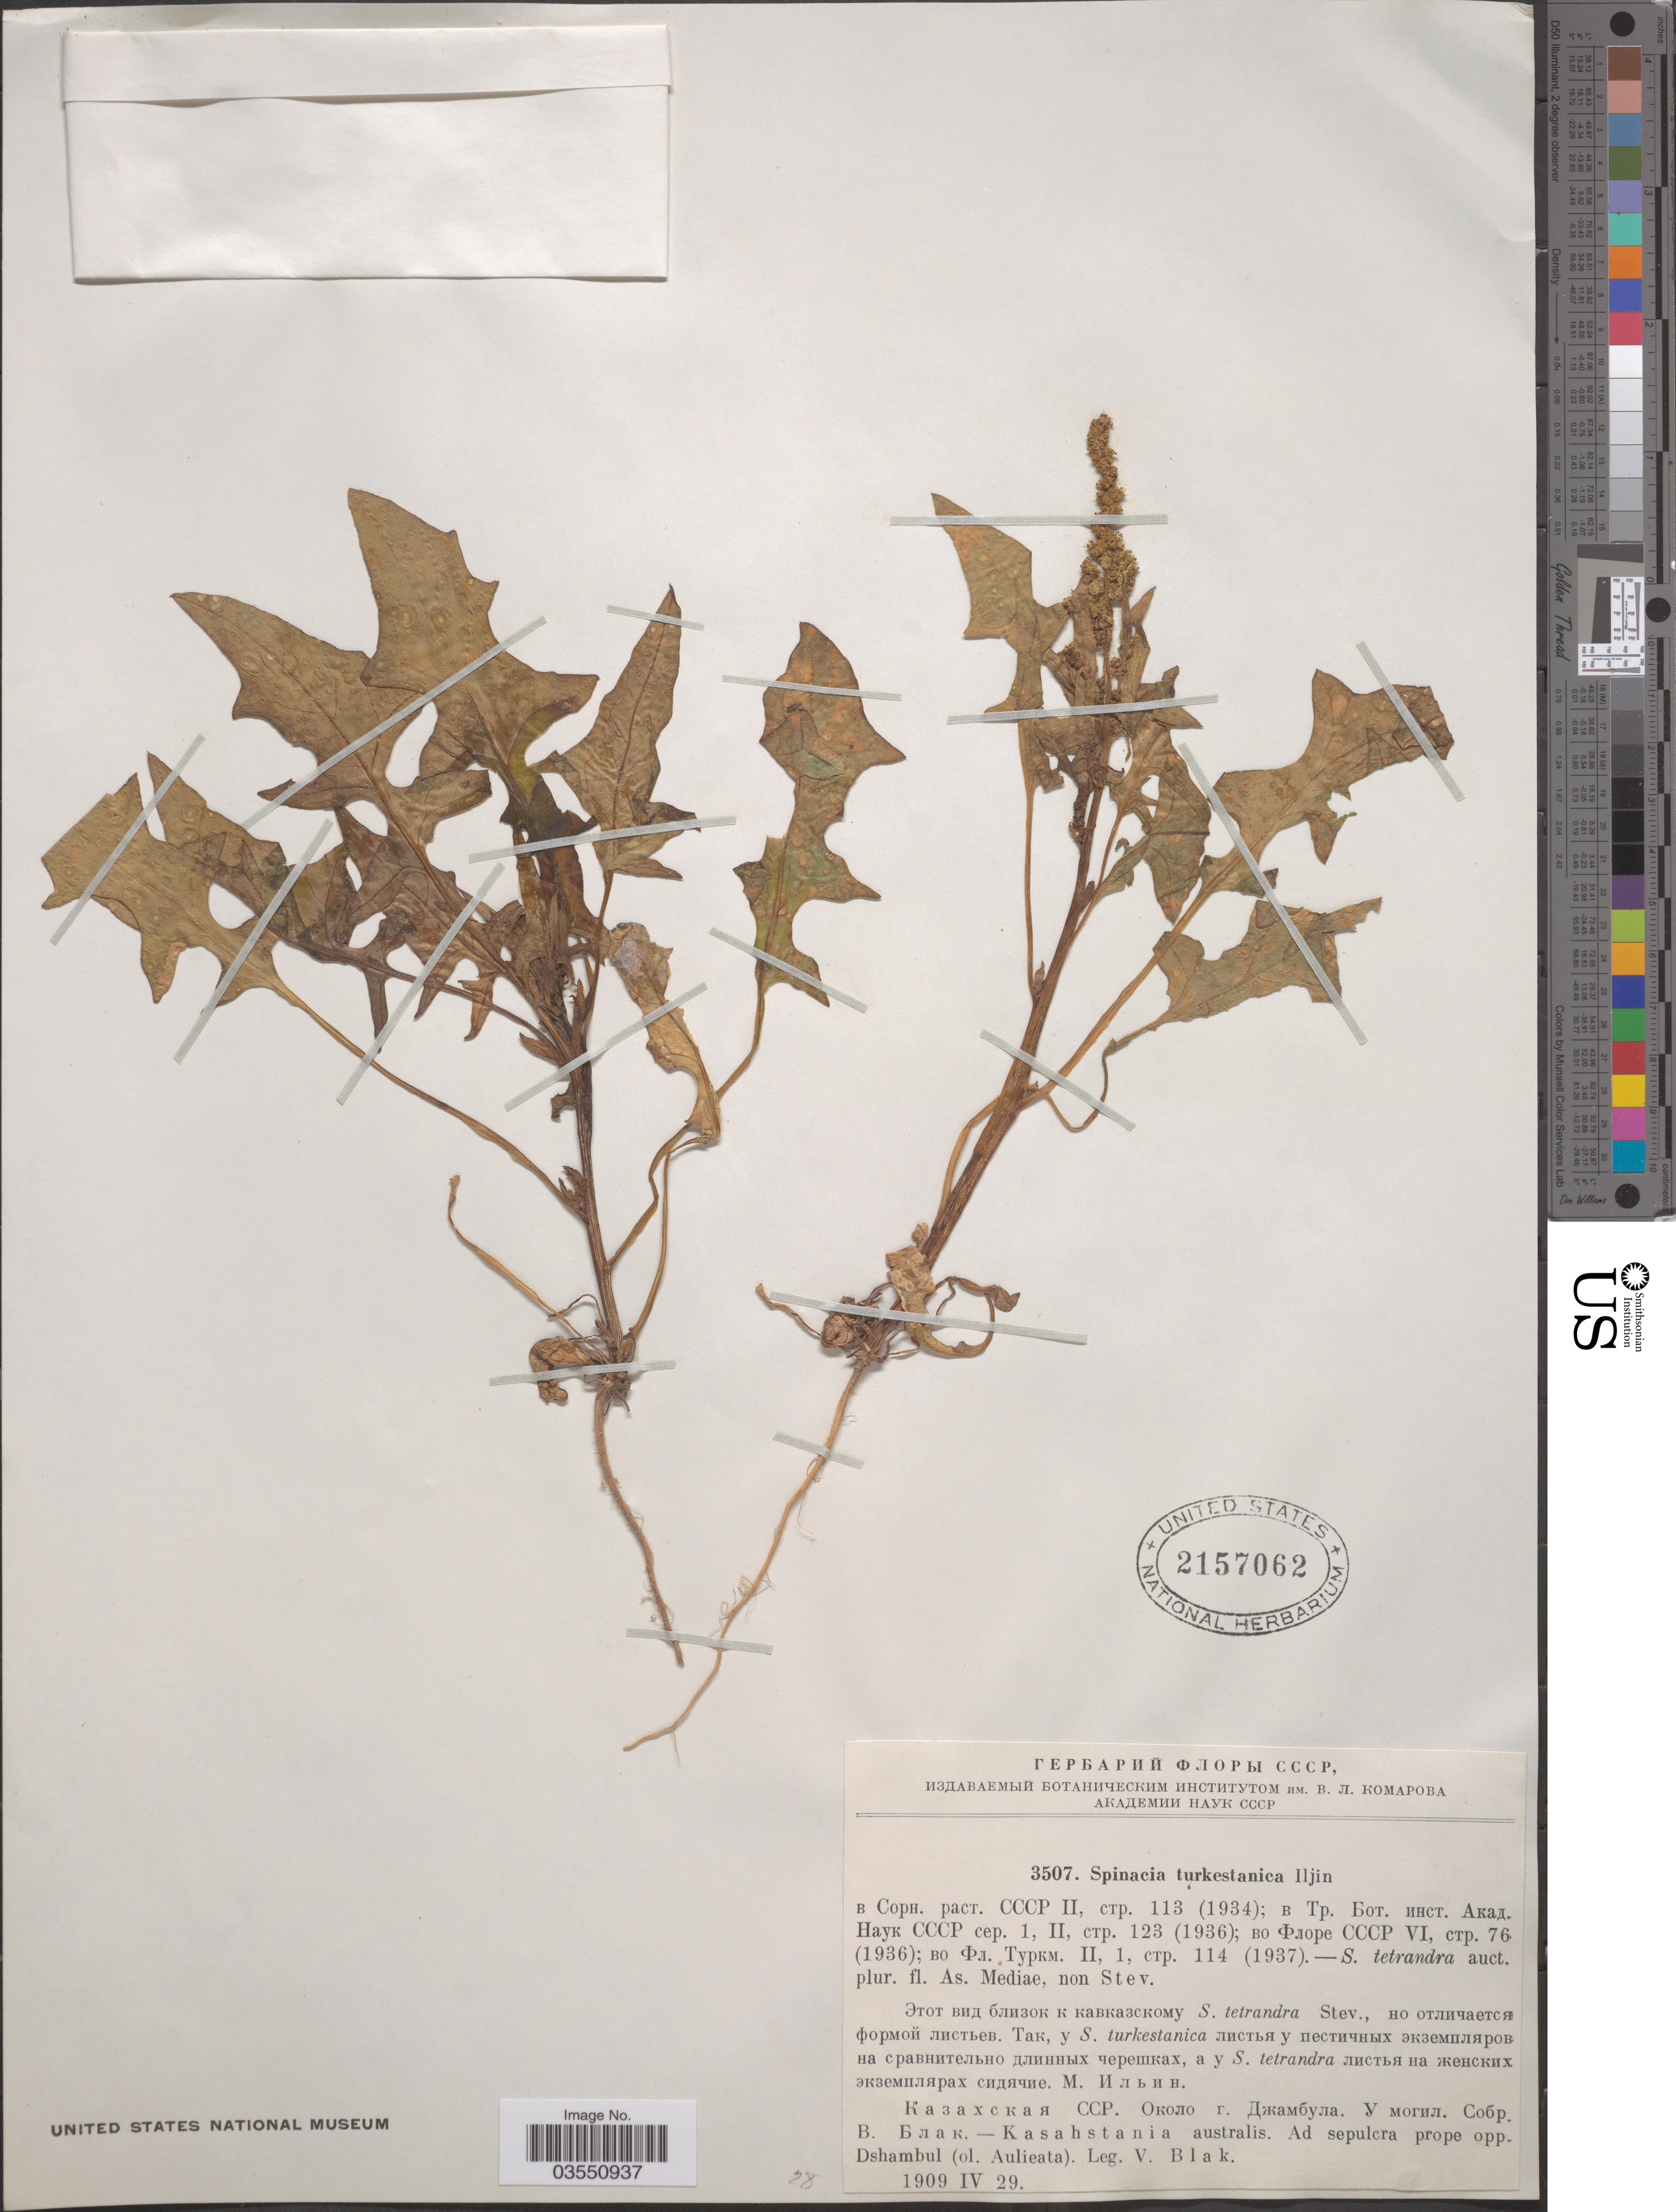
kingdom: Plantae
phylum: Tracheophyta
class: Magnoliopsida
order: Caryophyllales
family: Amaranthaceae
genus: Spinacia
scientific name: Spinacia turkestanica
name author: Iljin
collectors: V. Blak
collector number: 3507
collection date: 1909-04-29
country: Kazakhstan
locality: Kasahstania australis. Ad sepulcra prope opp. Dshambul (ol. Aulieata).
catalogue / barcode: US 2157062